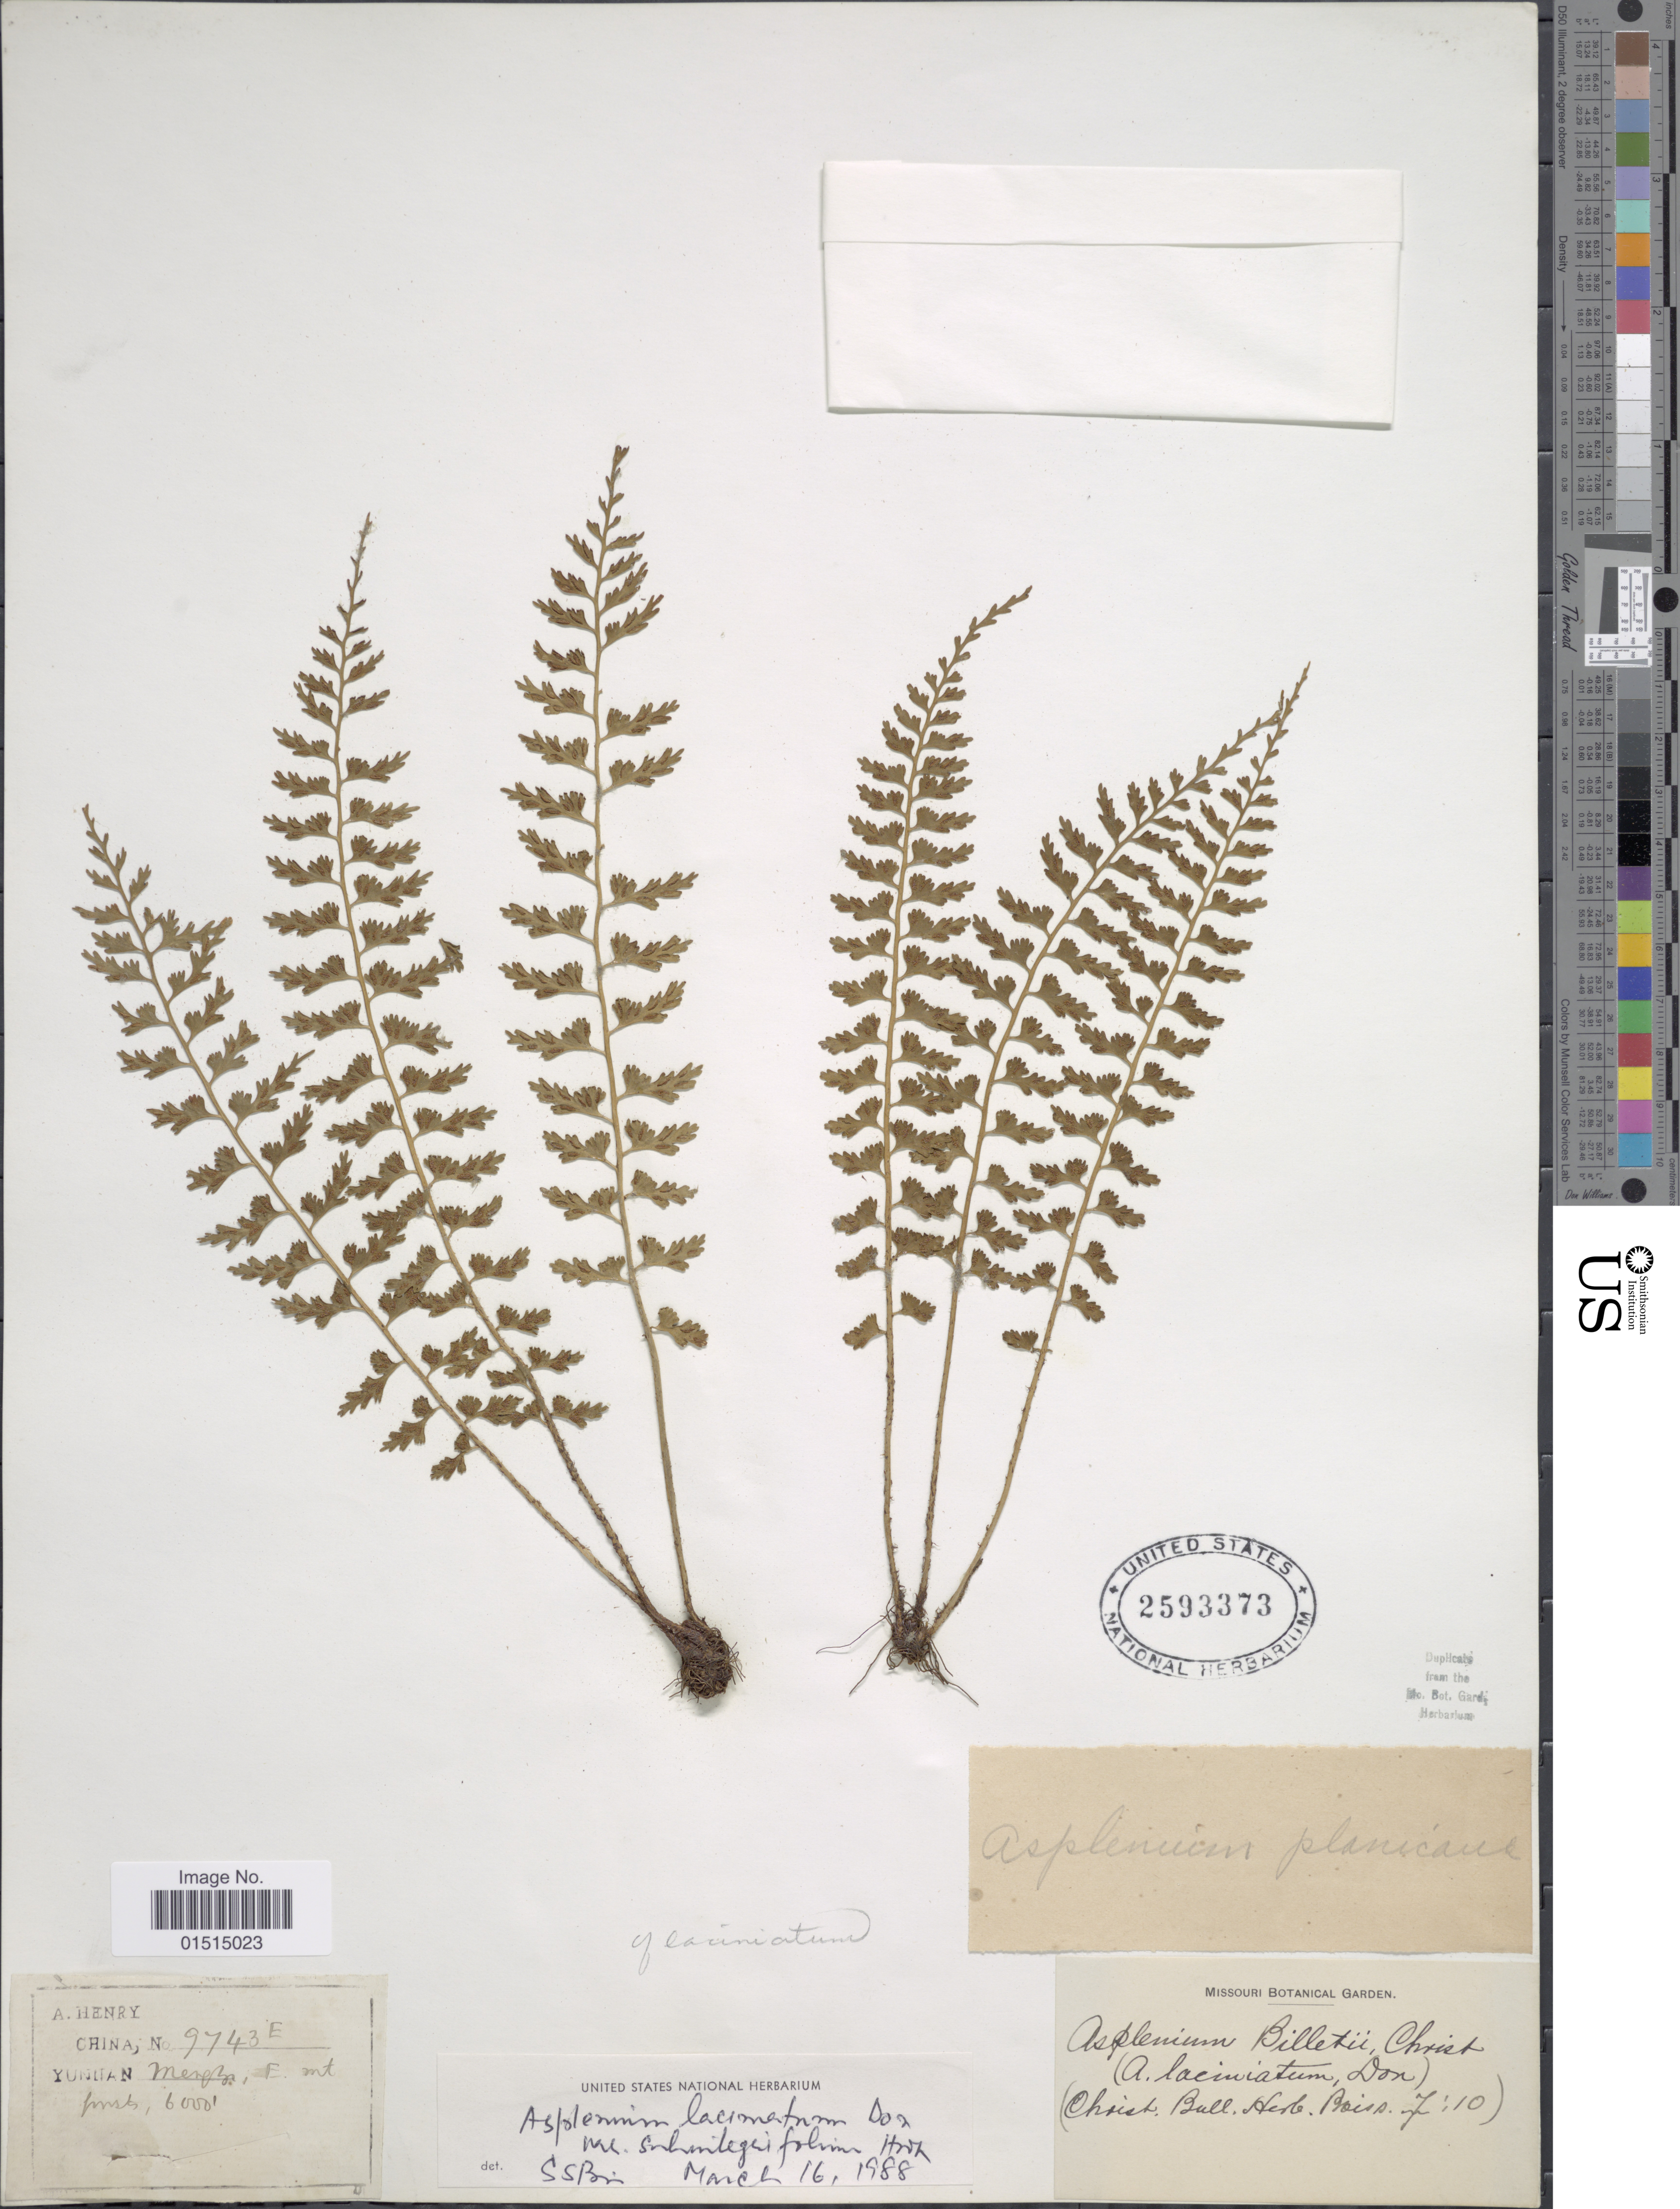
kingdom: Plantae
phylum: Tracheophyta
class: Polypodiopsida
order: Polypodiales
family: Aspleniaceae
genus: Asplenium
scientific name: Asplenium laciniatum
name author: D. Don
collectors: A. Henry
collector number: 9743 E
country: China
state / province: Yunnan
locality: Mengtze. E. Mt forests.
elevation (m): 1829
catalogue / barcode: US 2593373